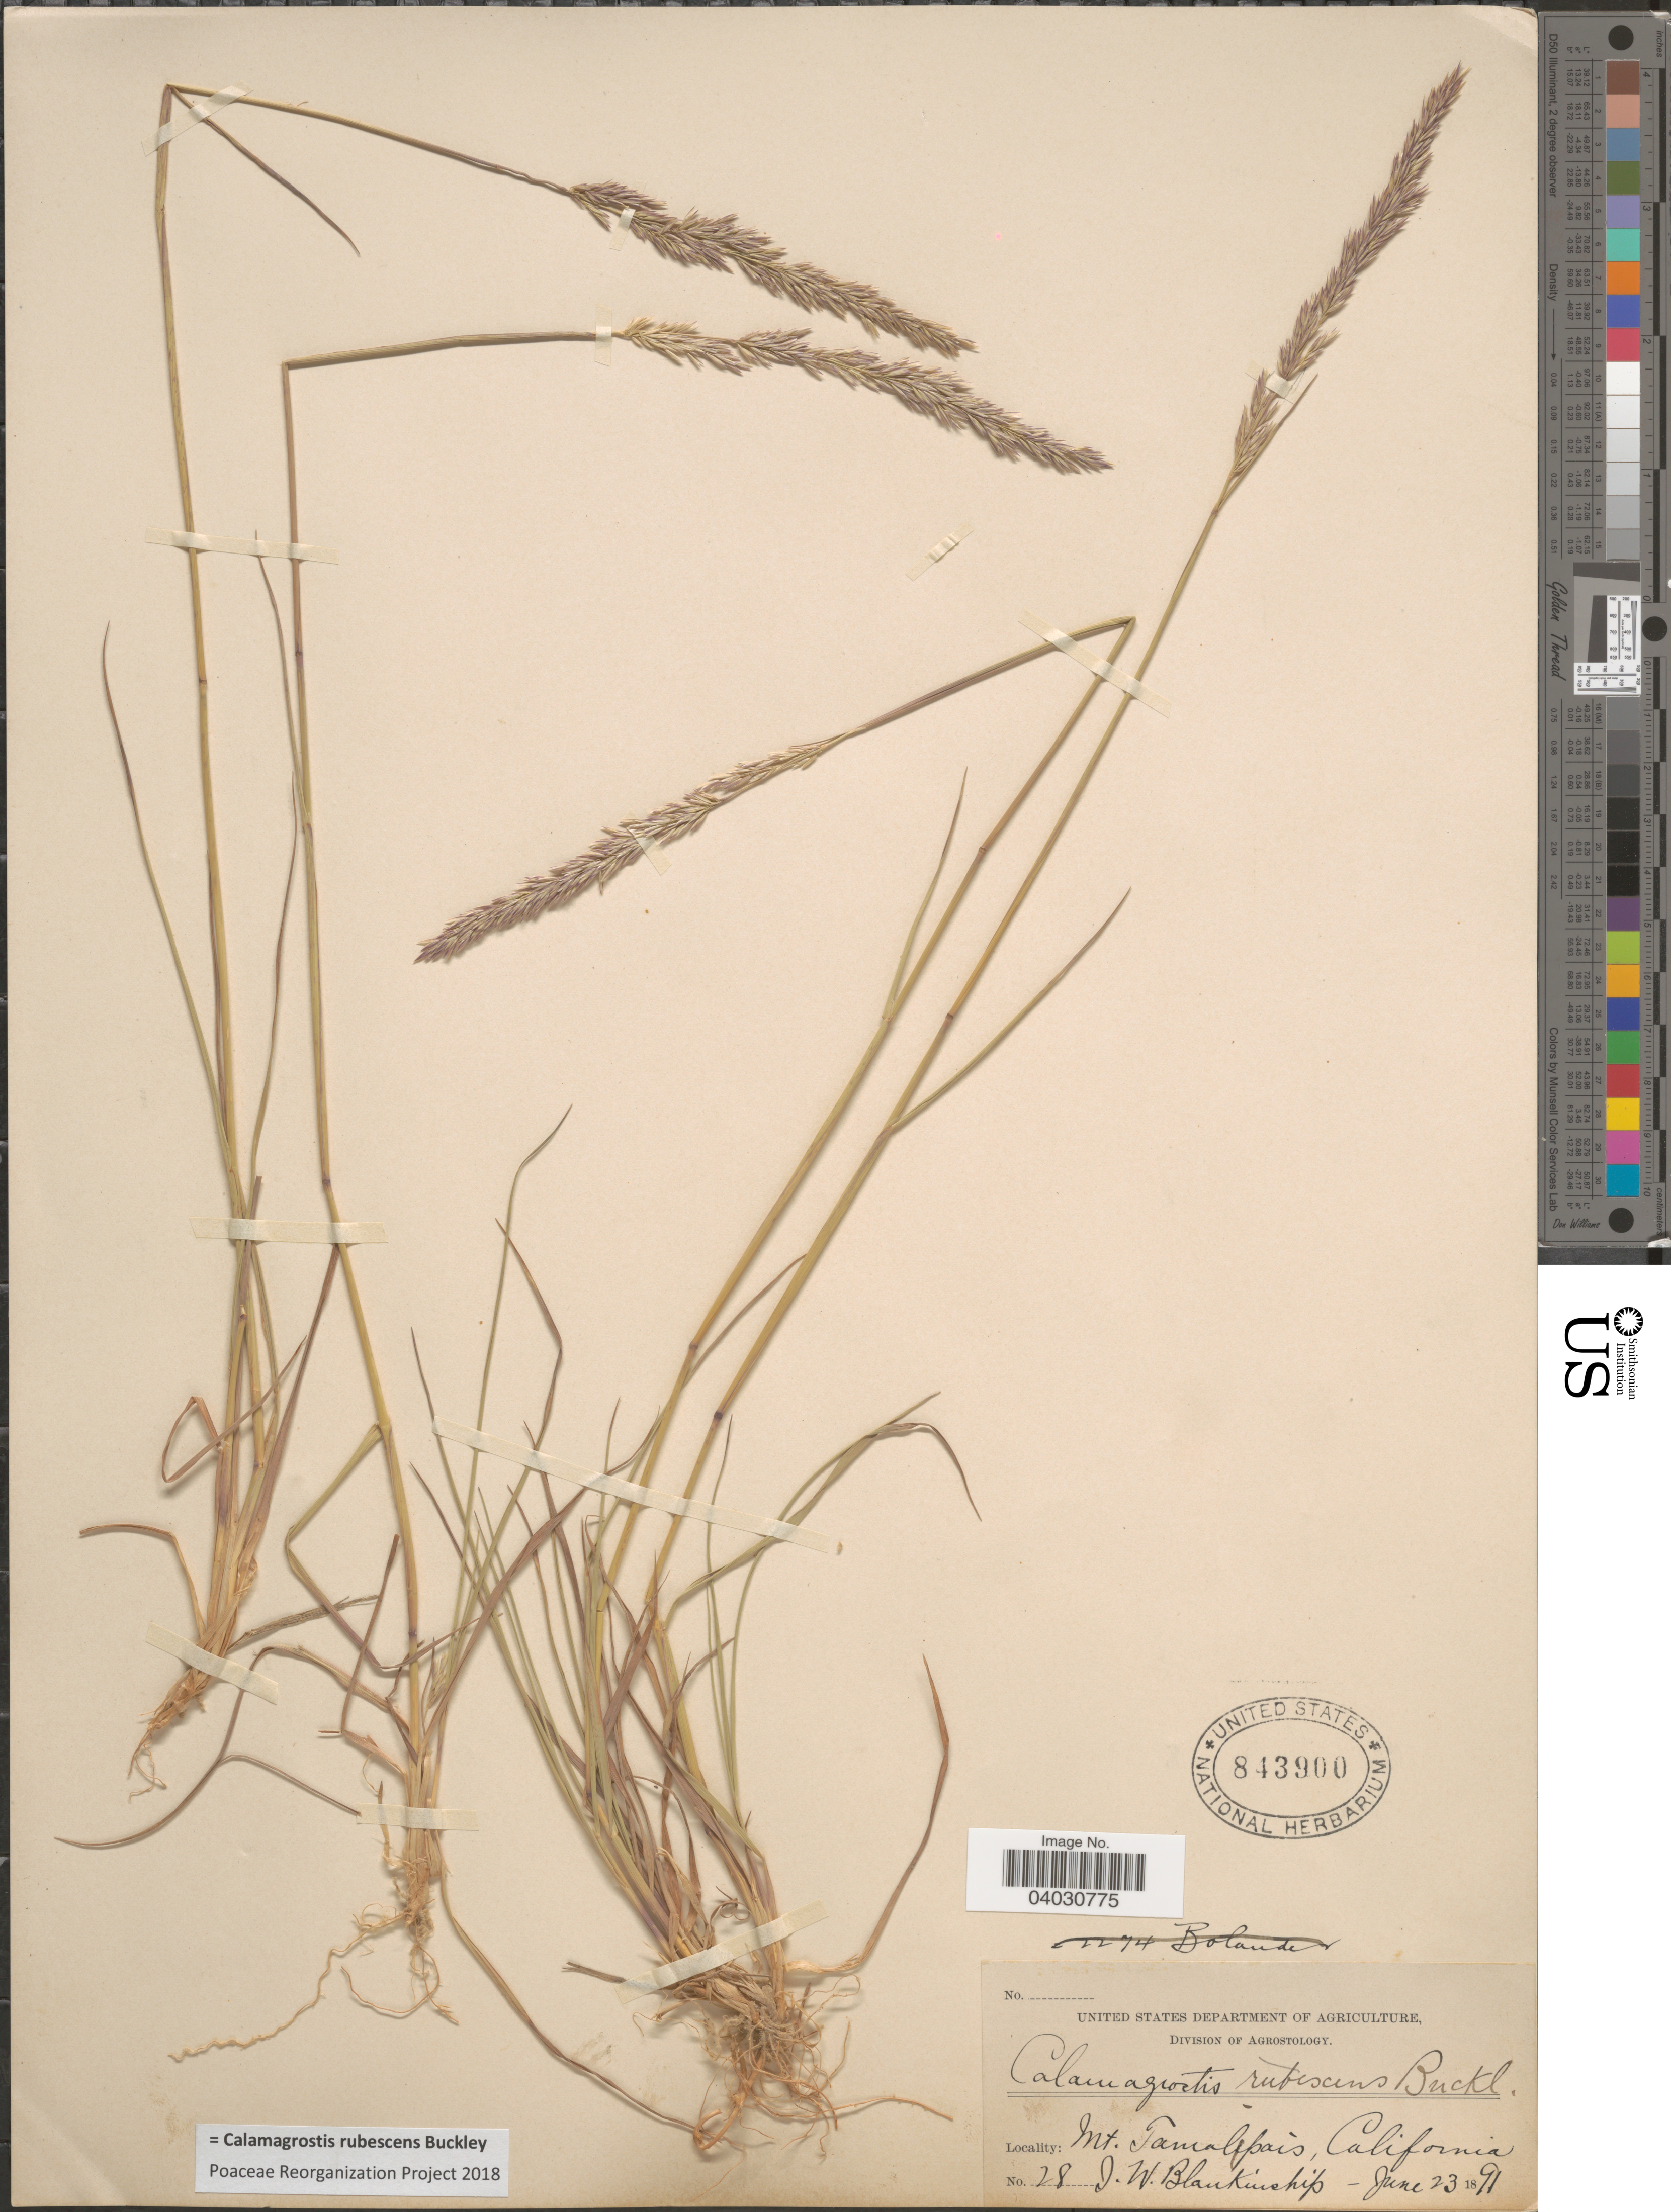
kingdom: Plantae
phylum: Tracheophyta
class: Liliopsida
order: Poales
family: Poaceae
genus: Calamagrostis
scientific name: Calamagrostis rubescens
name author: Buckley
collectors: J. W. Blankinship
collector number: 28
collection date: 1891-06-23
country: United States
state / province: California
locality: Mt. Tamalipais.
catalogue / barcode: US 843900